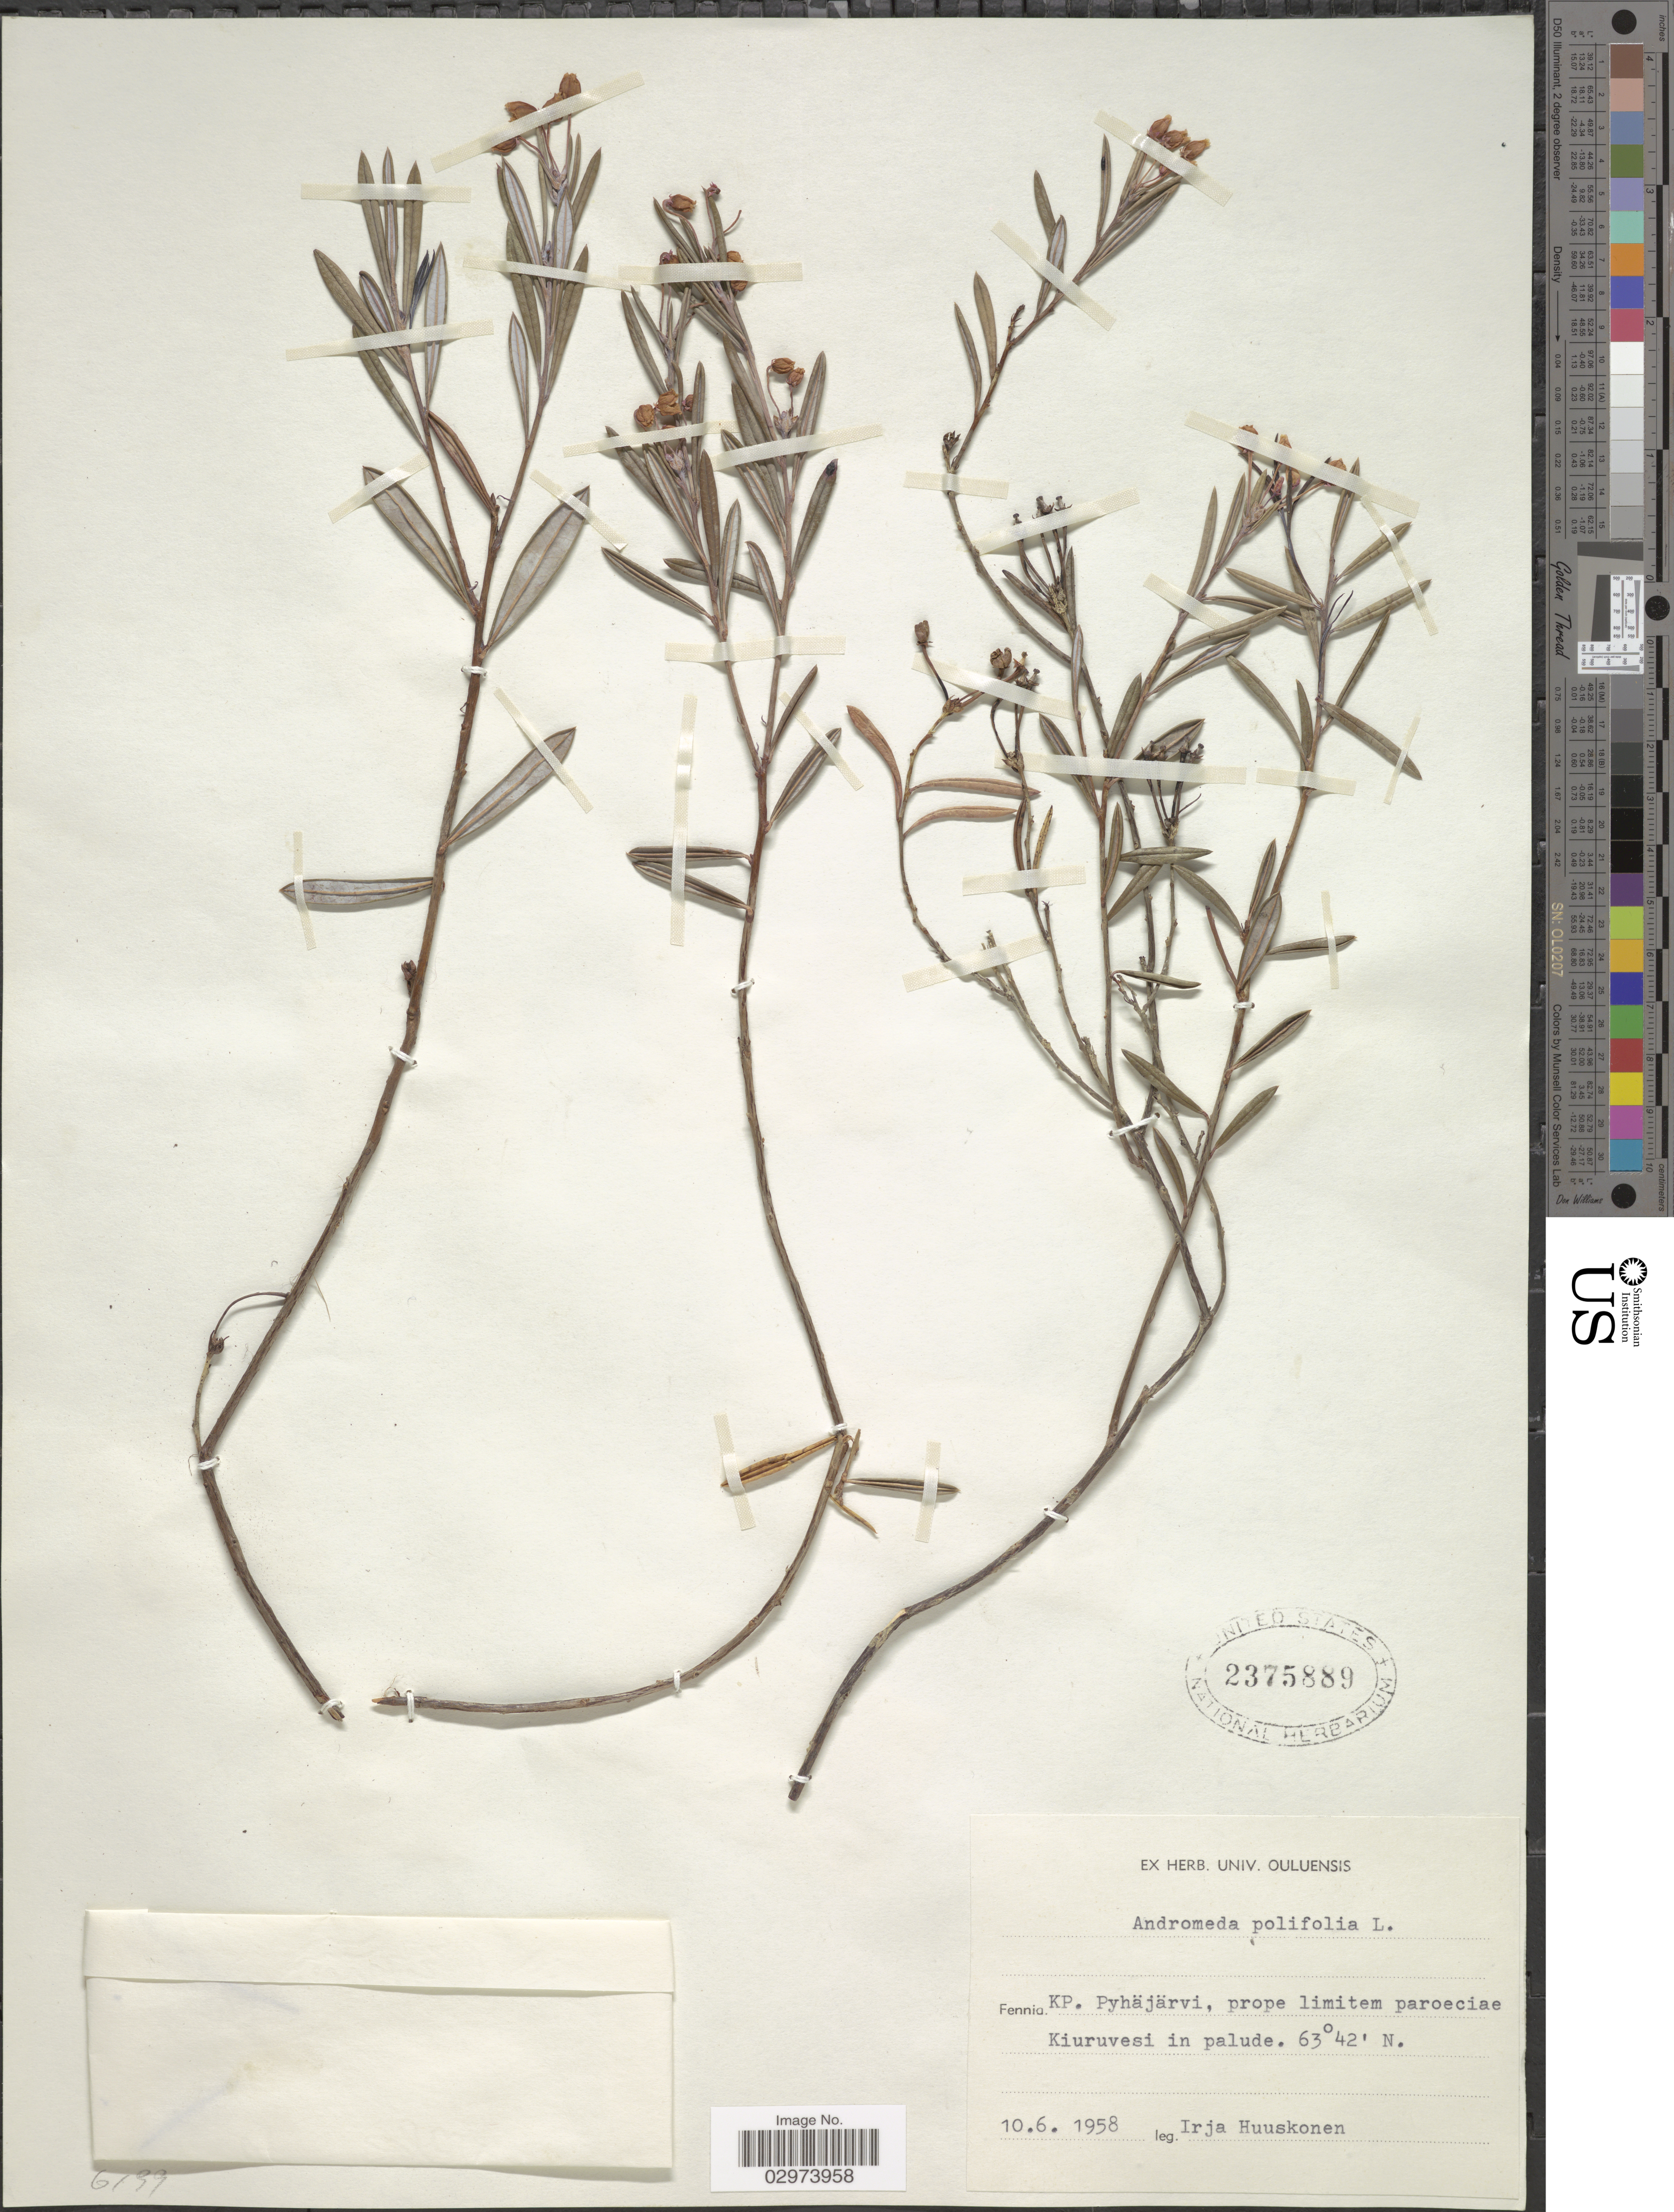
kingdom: Plantae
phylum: Tracheophyta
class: Magnoliopsida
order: Ericales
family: Ericaceae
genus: Andromeda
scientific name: Andromeda polifolia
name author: L.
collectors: I. Huuskonen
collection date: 1958-06-10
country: Finland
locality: Fennia. KP. Pyhäjärvi, prope limitem paroeciae Kiuruvesi in palude.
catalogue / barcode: US 2375889